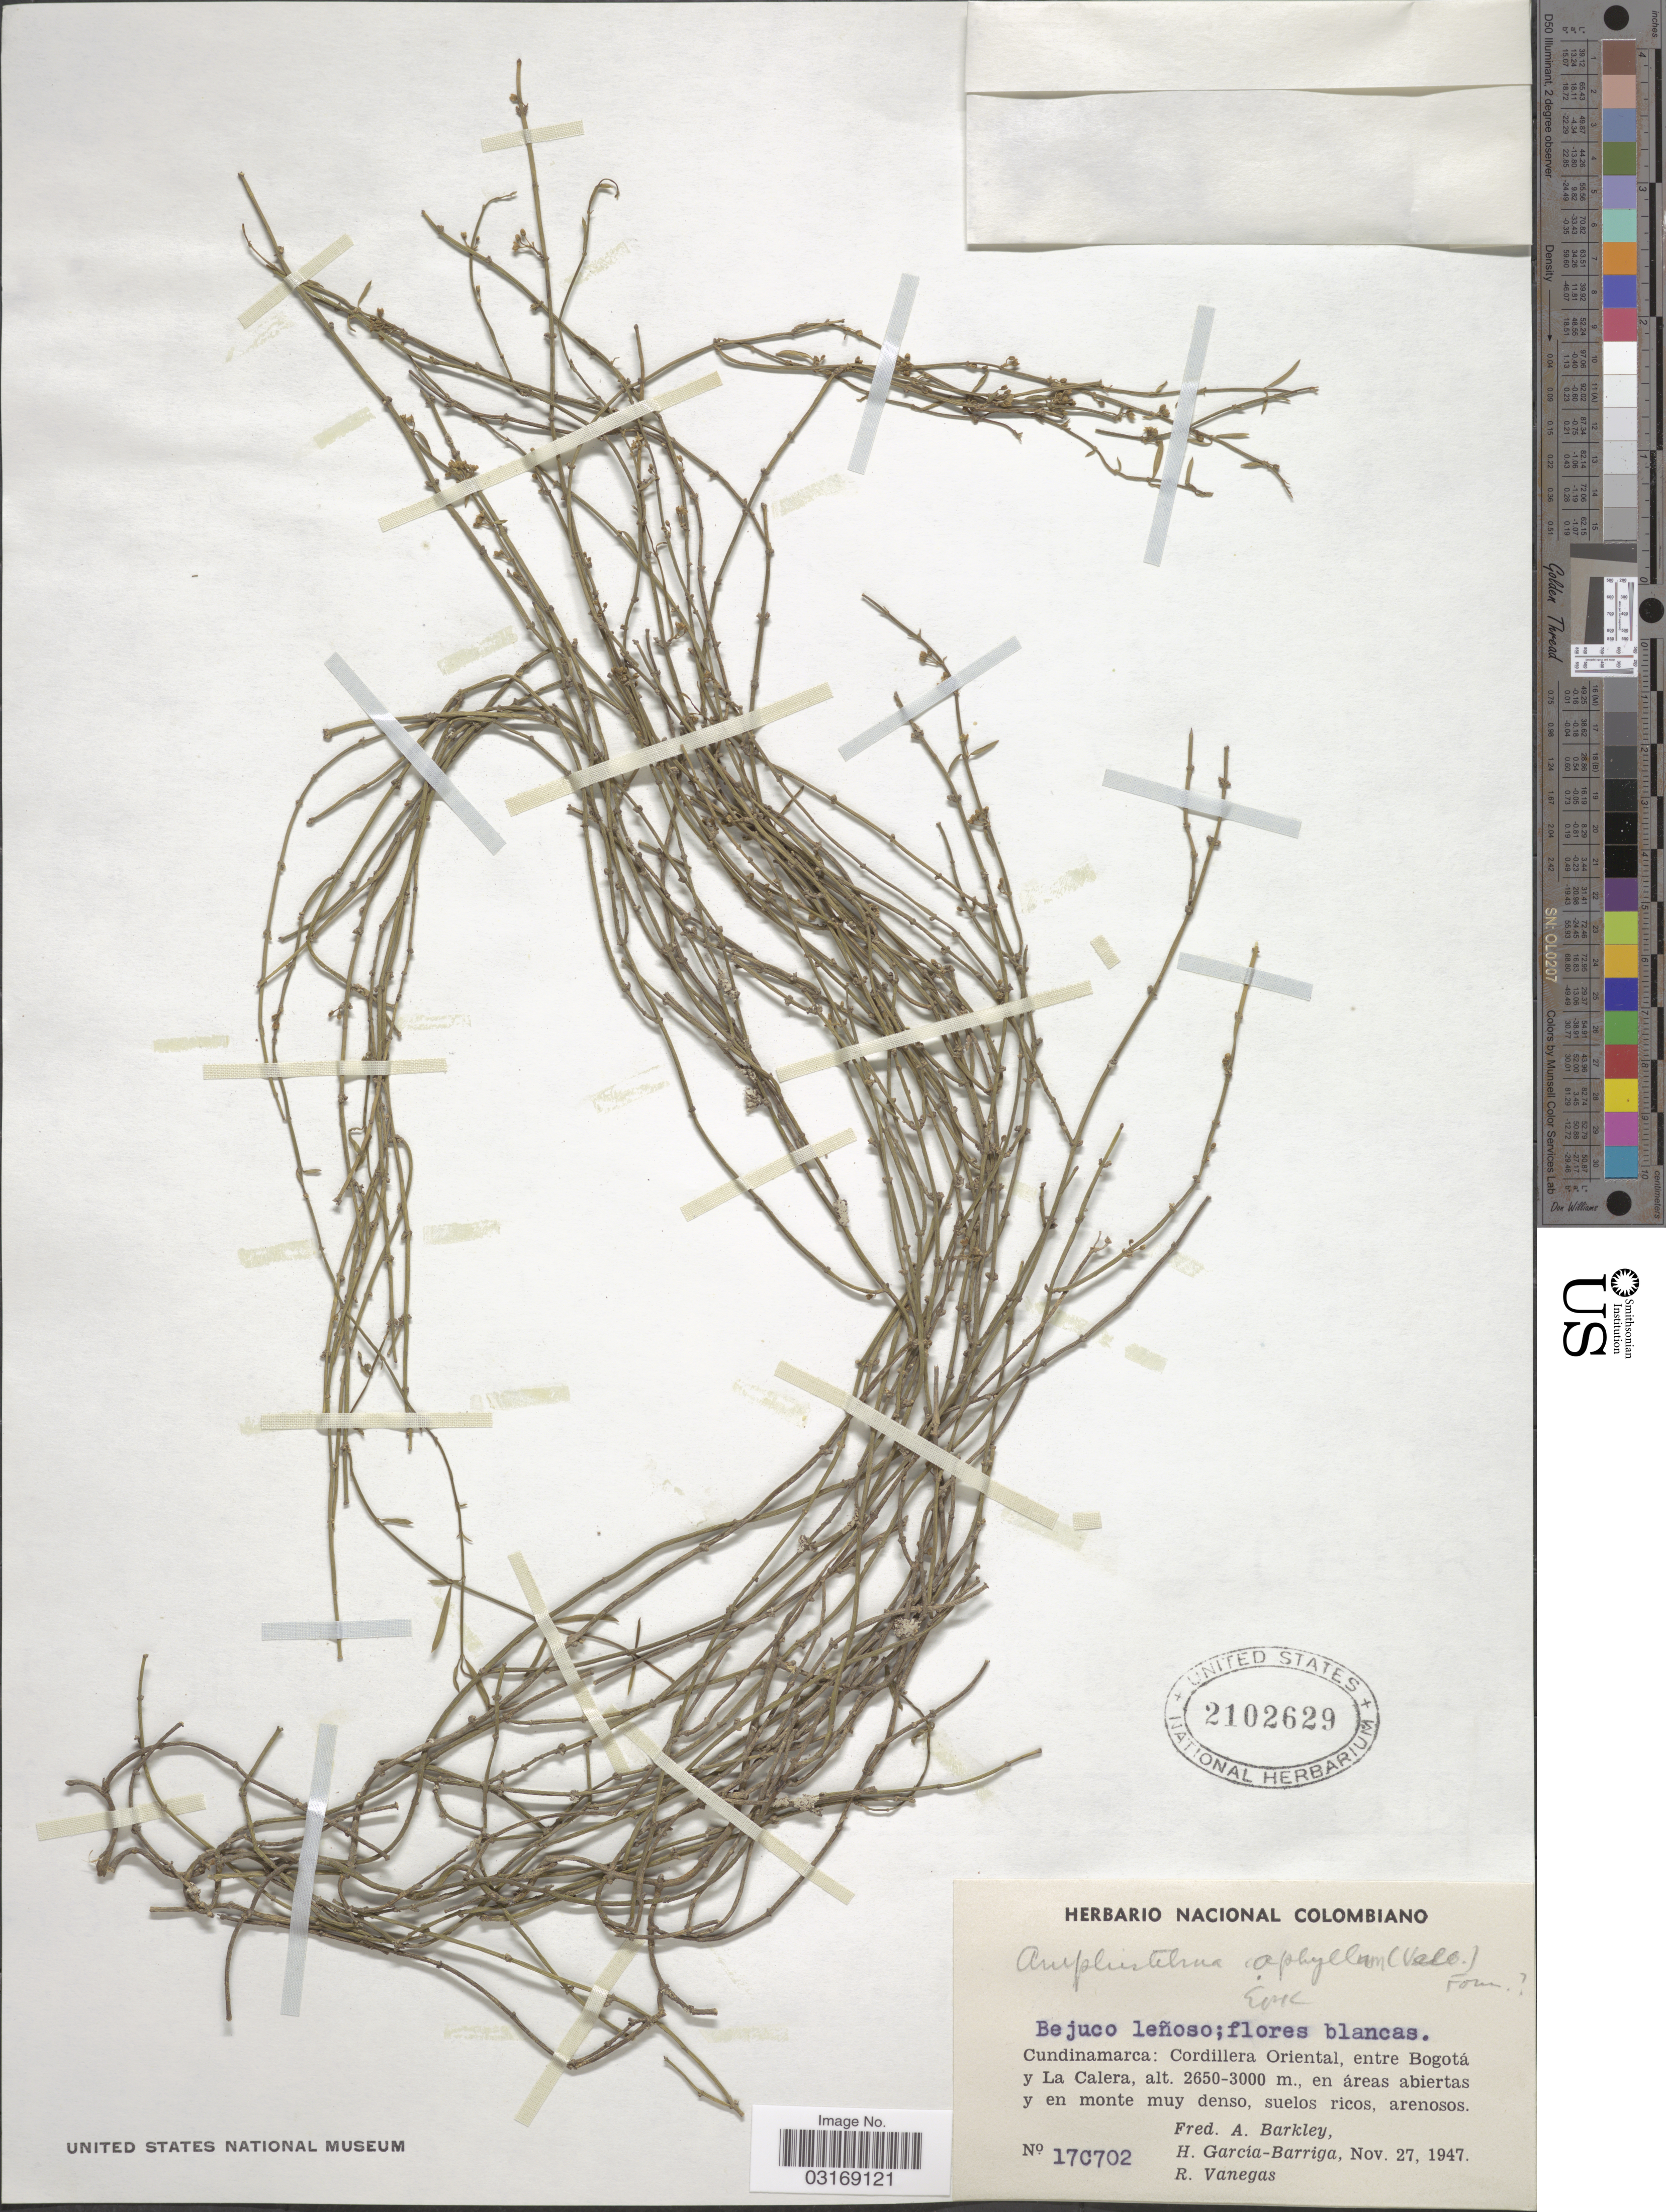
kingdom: Plantae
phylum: Tracheophyta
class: Magnoliopsida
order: Gentianales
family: Apocynaceae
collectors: F. A. Barkley, H. García Barriga & R. Vanegas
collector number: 17C702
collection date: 1947-11-27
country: Colombia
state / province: Cundinamarca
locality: Cordillera Oriental, entre Bogotá y La Calera.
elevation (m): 2650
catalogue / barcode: US 2102629